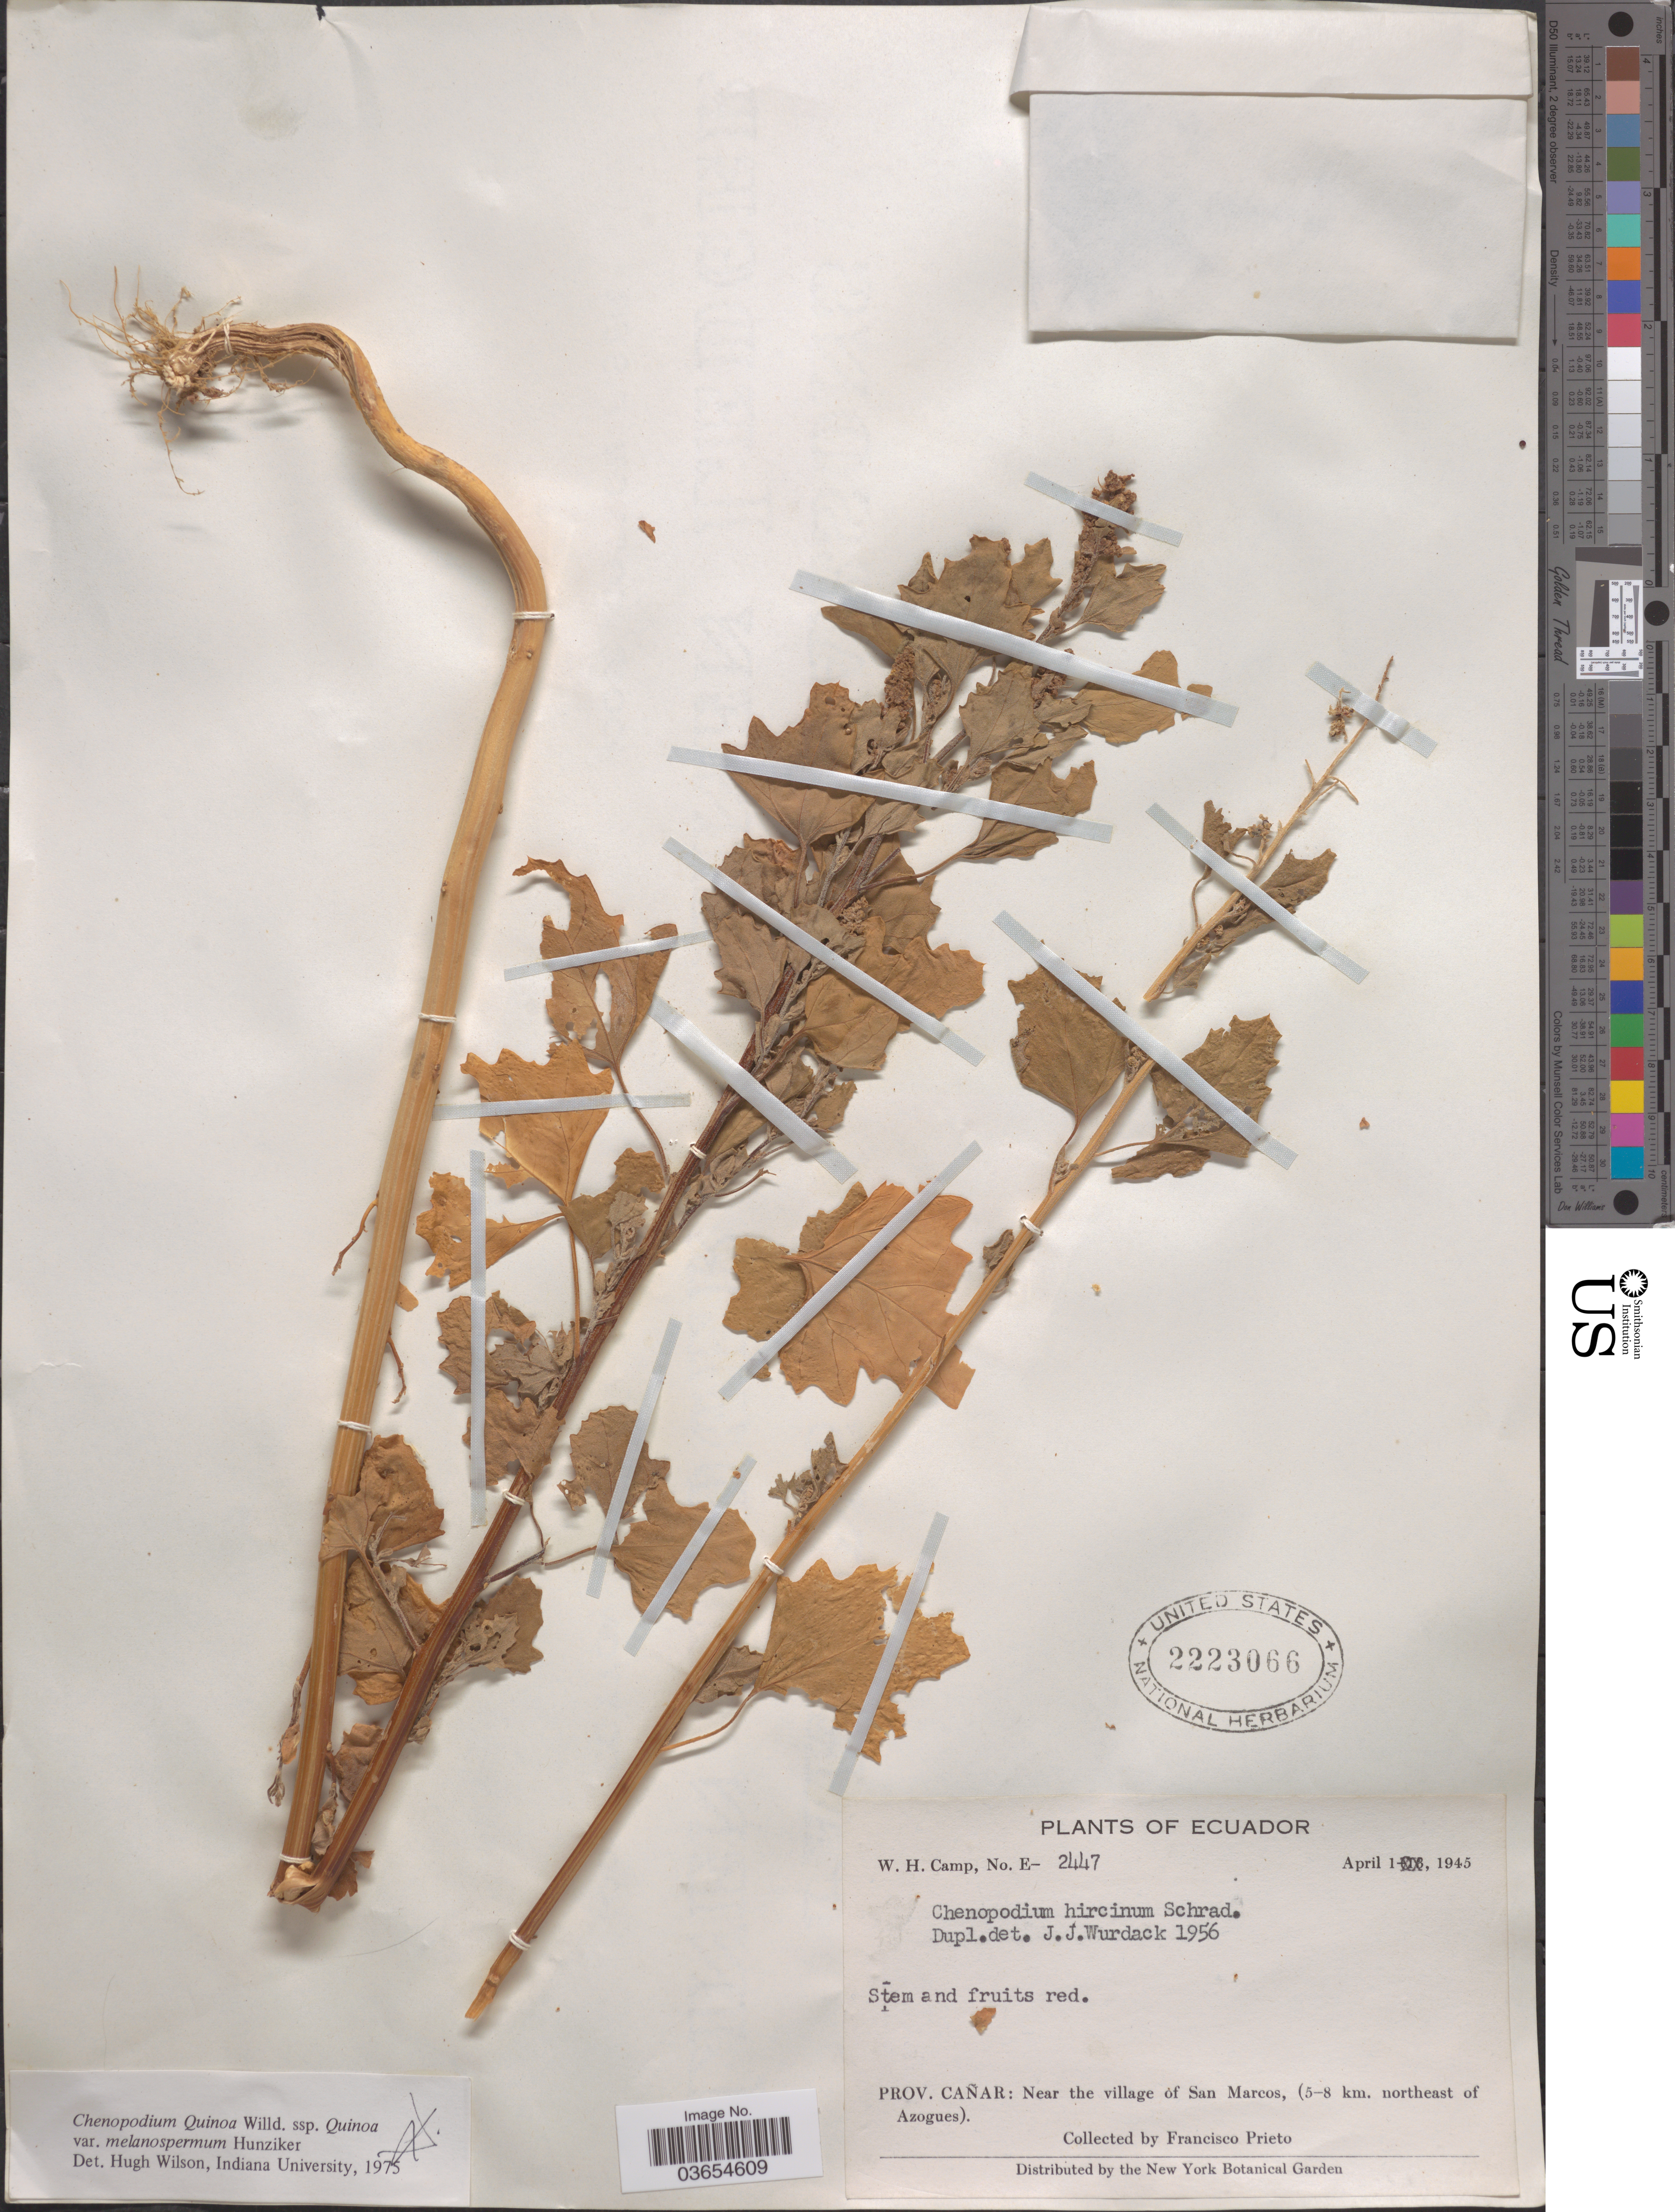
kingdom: Plantae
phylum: Tracheophyta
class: Magnoliopsida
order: Caryophyllales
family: Amaranthaceae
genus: Chenopodium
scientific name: Chenopodium quinoa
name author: Willd.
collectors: W. H. Camp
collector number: E-2447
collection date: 1945-04-01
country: Ecuador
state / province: Cañar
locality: Near the village of San Marcos, (5-8 km. northeast of Azogues).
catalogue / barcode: US 2223066